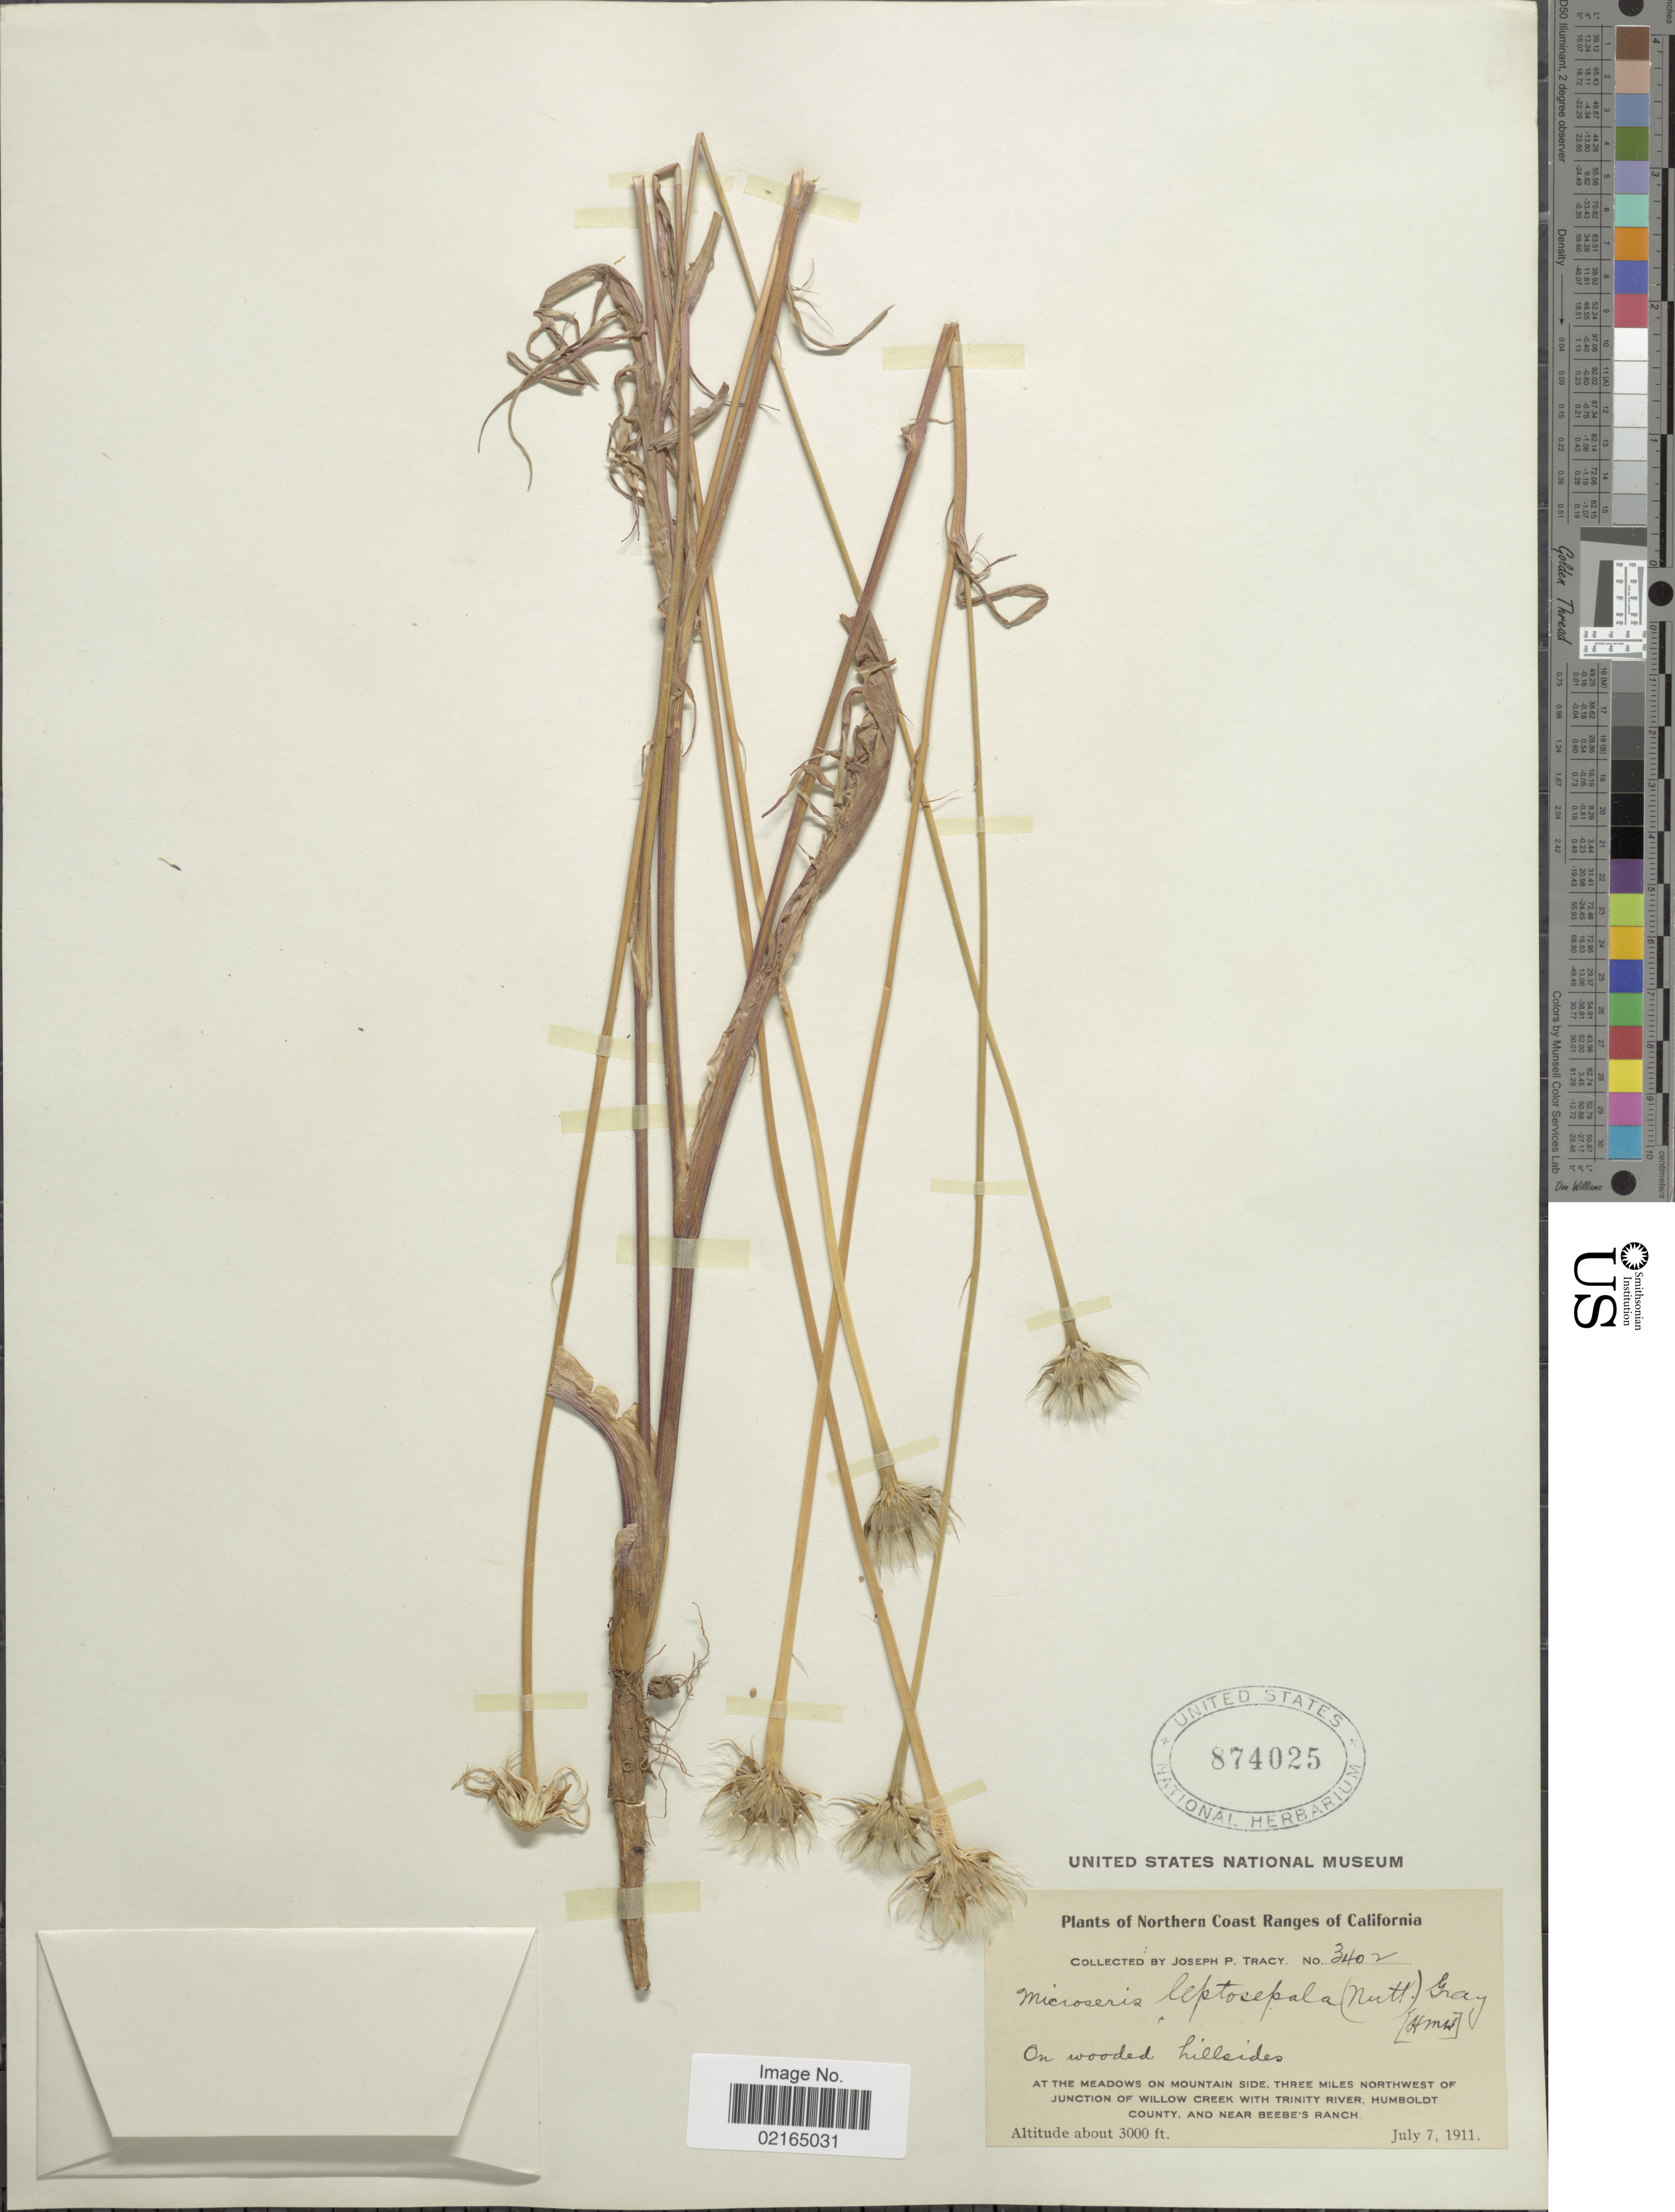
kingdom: Plantae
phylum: Tracheophyta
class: Magnoliopsida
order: Asterales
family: Asteraceae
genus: Microseris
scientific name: Microseris laciniata subsp. leptosepala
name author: (Nutt.) K.L. Chambers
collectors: J. Tracy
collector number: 3402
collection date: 1911-07-07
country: United States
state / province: California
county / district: Humboldt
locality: Northern Coast Ranges, on wooded hillsides, at the meadows on mountain side, three miles northwest of junction of Willow Creek with Trinity River, Humboldt County, and near Beebe's Ranch.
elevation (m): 914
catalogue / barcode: US 874025